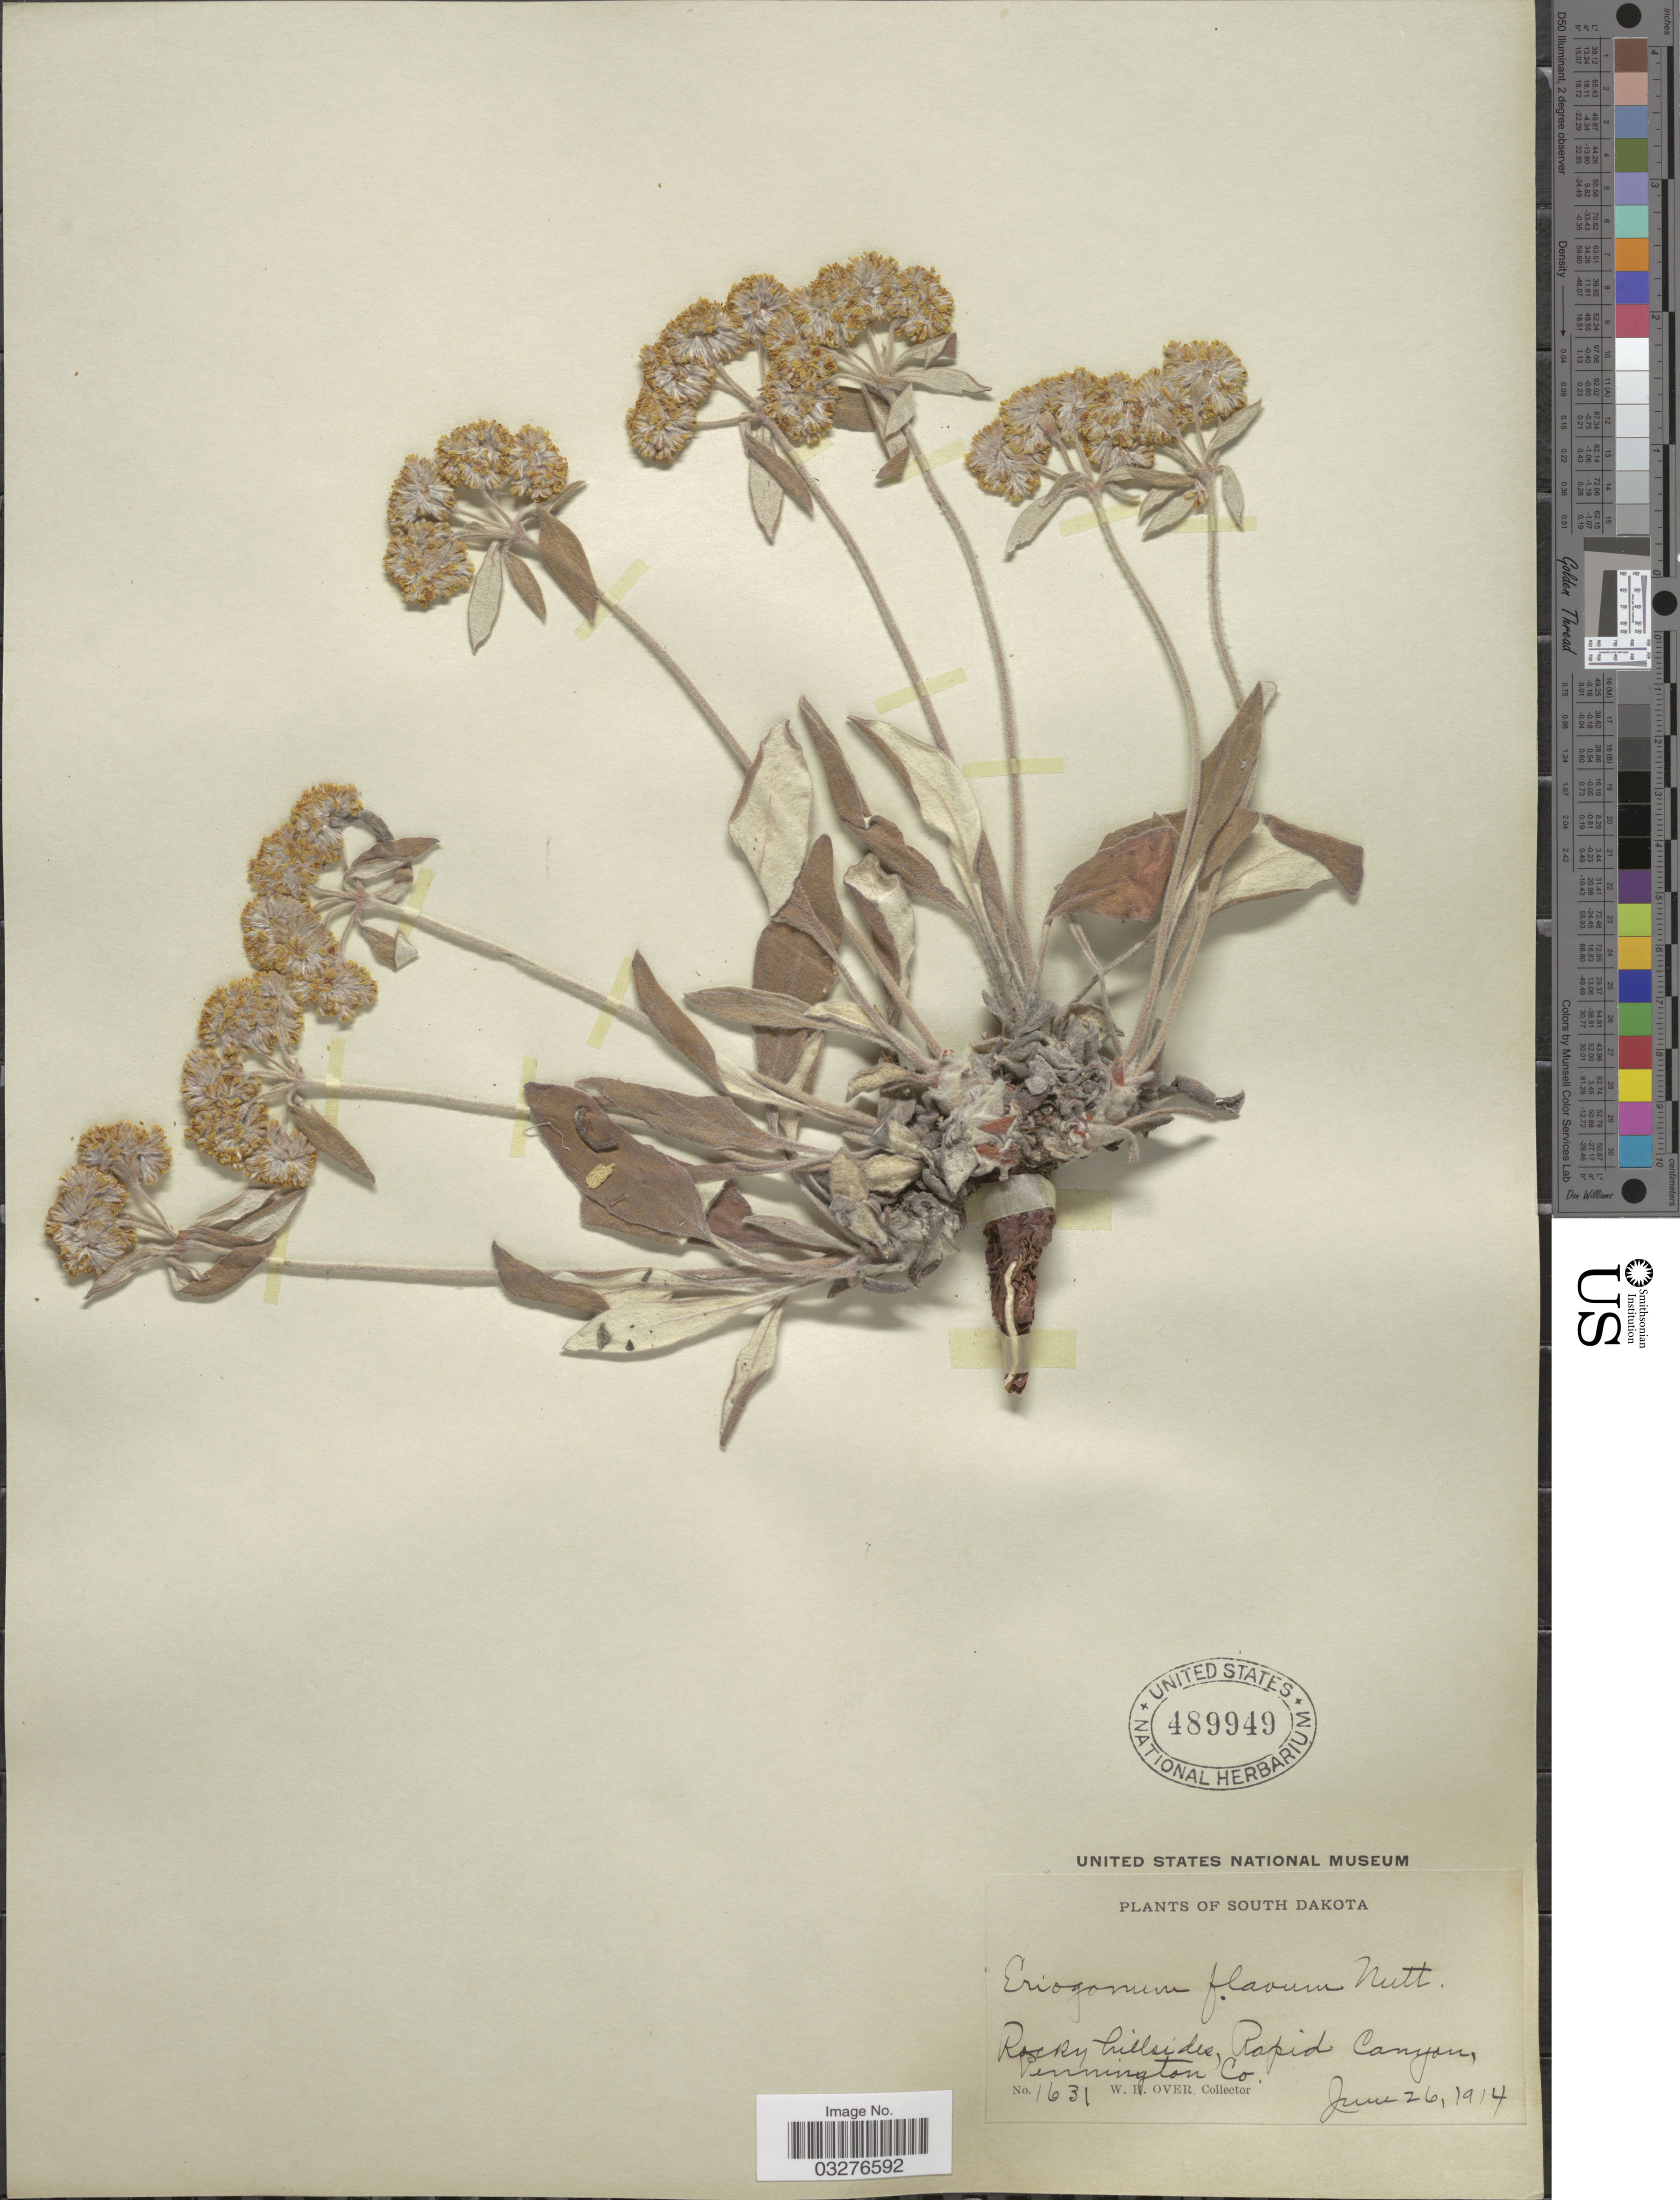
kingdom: Plantae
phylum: Tracheophyta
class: Magnoliopsida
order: Caryophyllales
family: Polygonaceae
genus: Eriogonum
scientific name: Eriogonum flavum var. flavum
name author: Nutt. ex Benth.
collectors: W. Over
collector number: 1631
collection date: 1914-06-26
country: United States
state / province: South Dakota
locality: Rapid Canyon, Pennington Co.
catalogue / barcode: US 489949